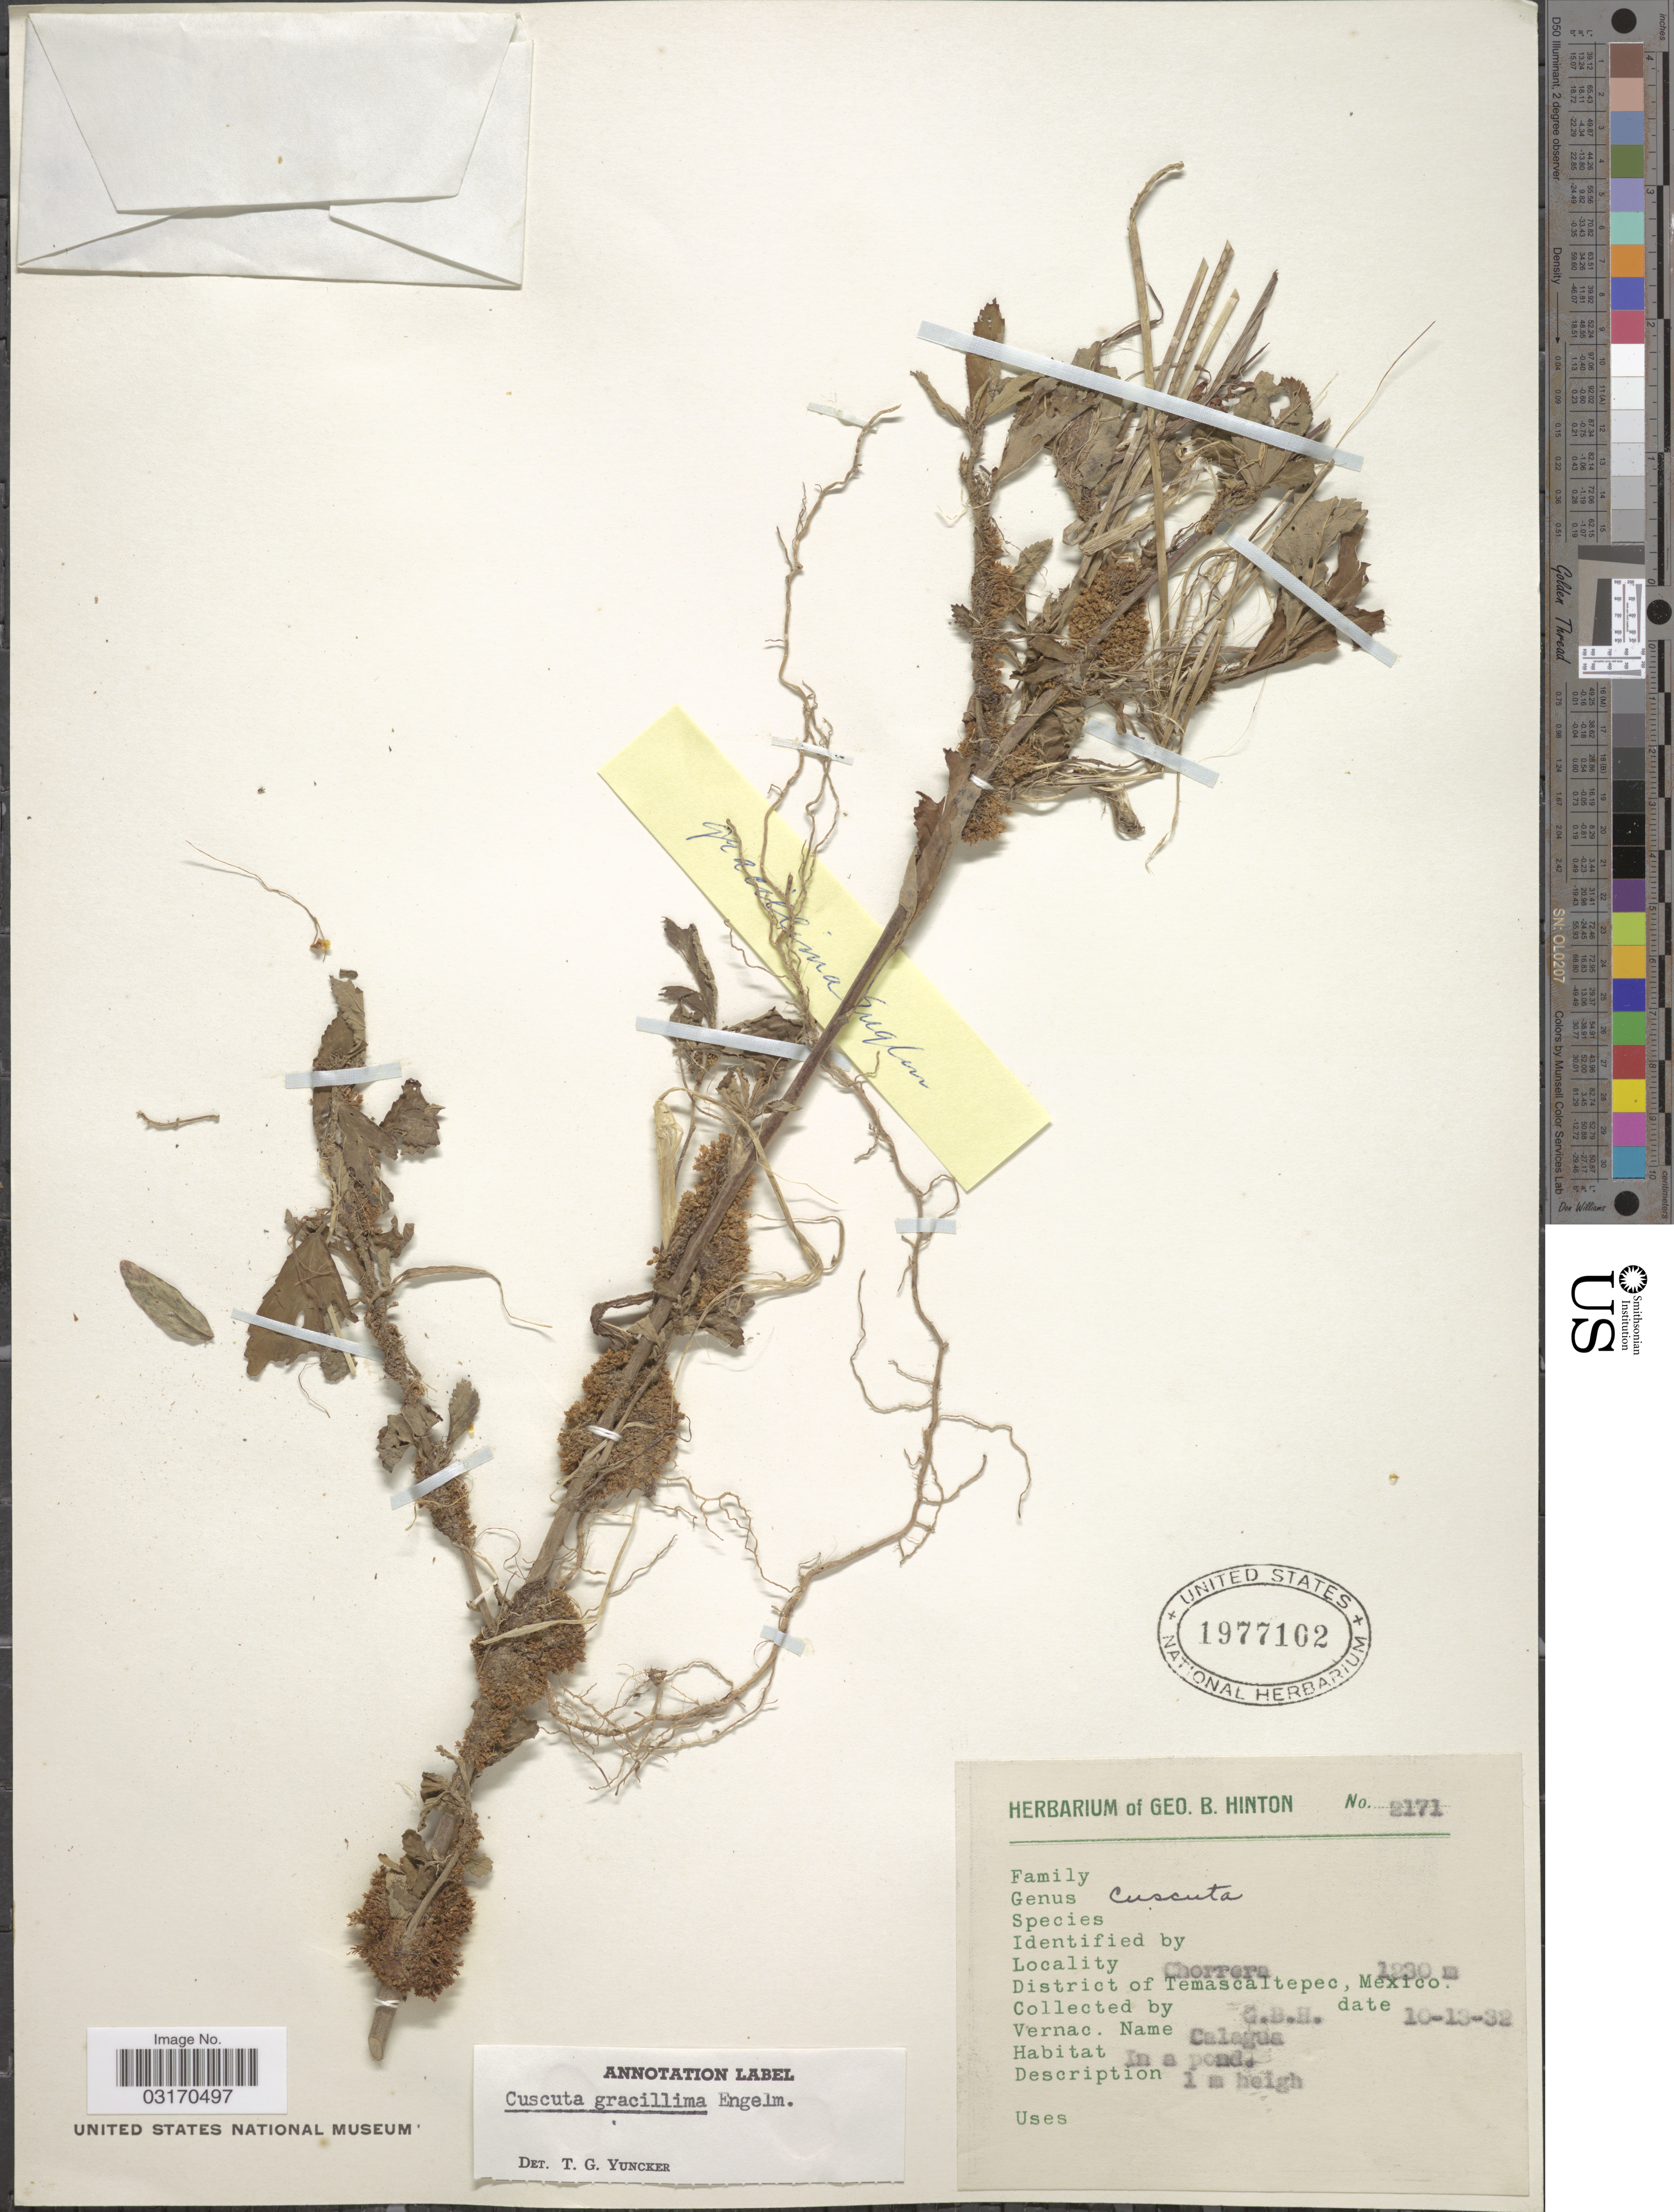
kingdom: Plantae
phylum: Tracheophyta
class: Magnoliopsida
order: Solanales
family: Convolvulaceae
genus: Cuscuta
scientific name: Cuscuta gracillima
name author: Engelm.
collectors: G. B. Hinton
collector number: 2171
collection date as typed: Transcribed d/m/y: 13/10/32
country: Mexico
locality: Chorrera, District of Temscaltepec.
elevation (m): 1230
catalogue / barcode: US 1977102